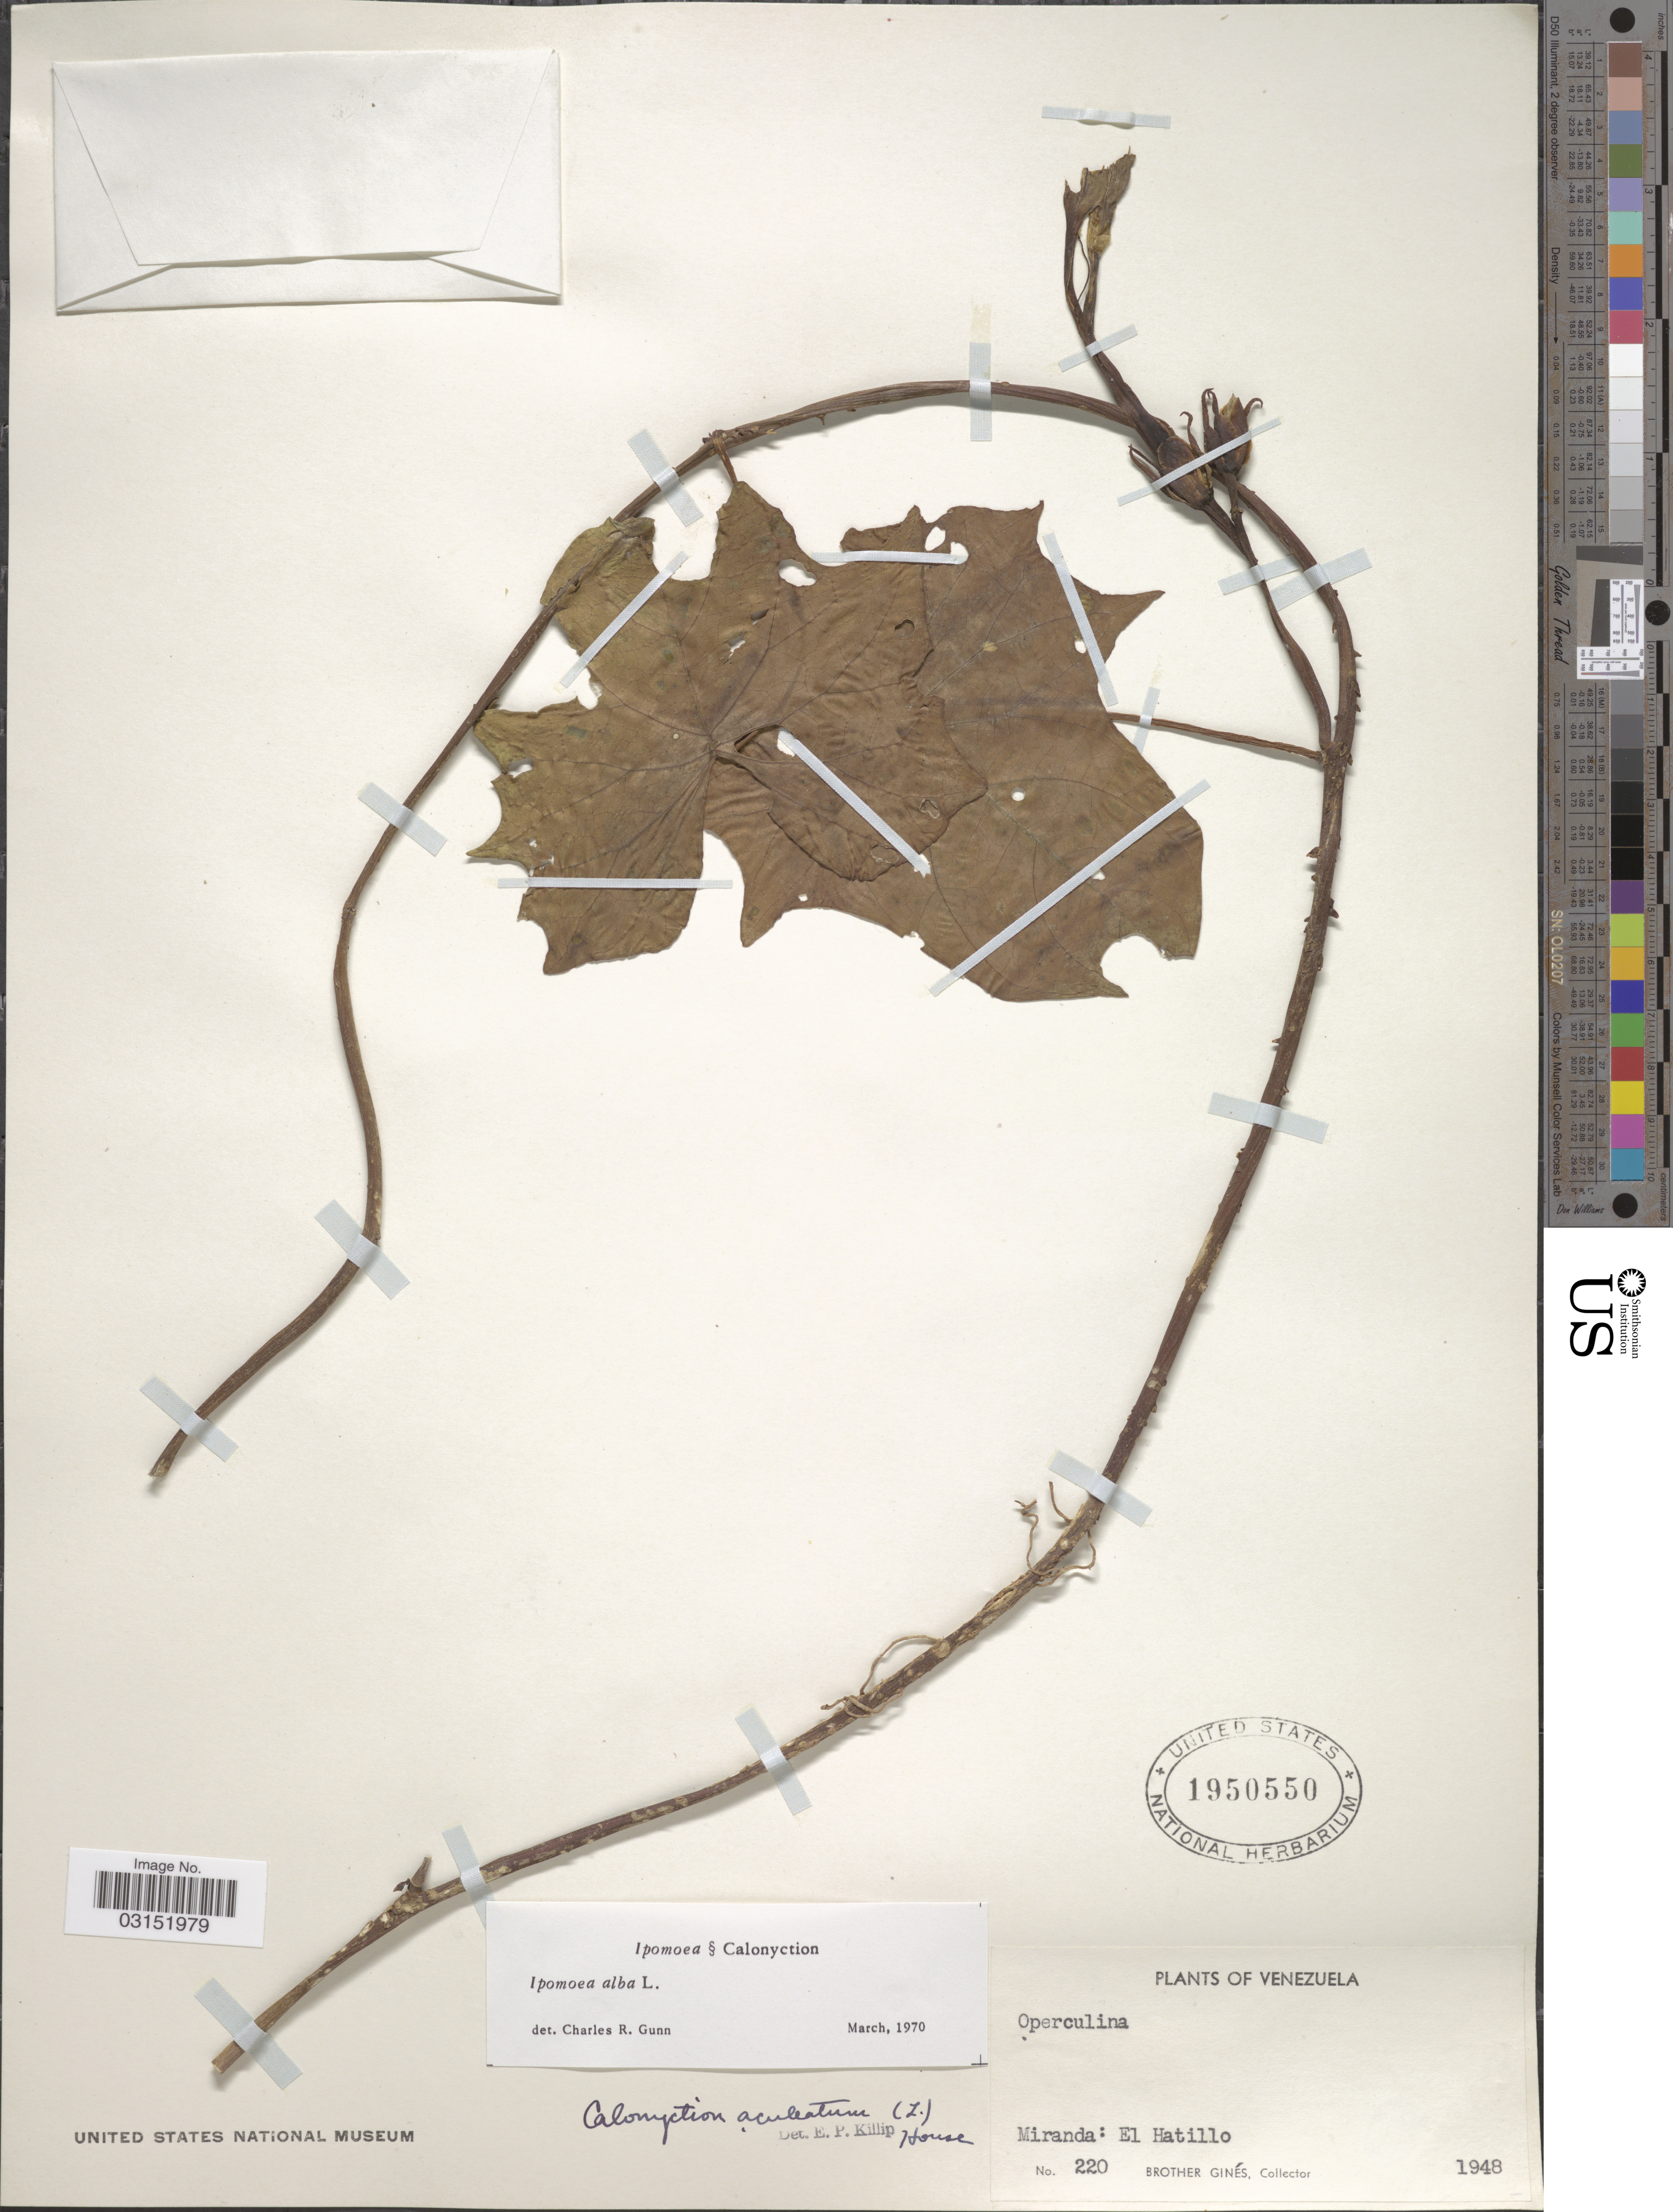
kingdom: Plantae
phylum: Tracheophyta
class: Magnoliopsida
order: Solanales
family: Convolvulaceae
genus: Ipomoea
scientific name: Ipomoea alba L.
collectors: Bro. Gines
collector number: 220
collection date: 1948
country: Venezuela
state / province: Miranda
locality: Miranda: El Hatillo.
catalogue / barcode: US 1950550